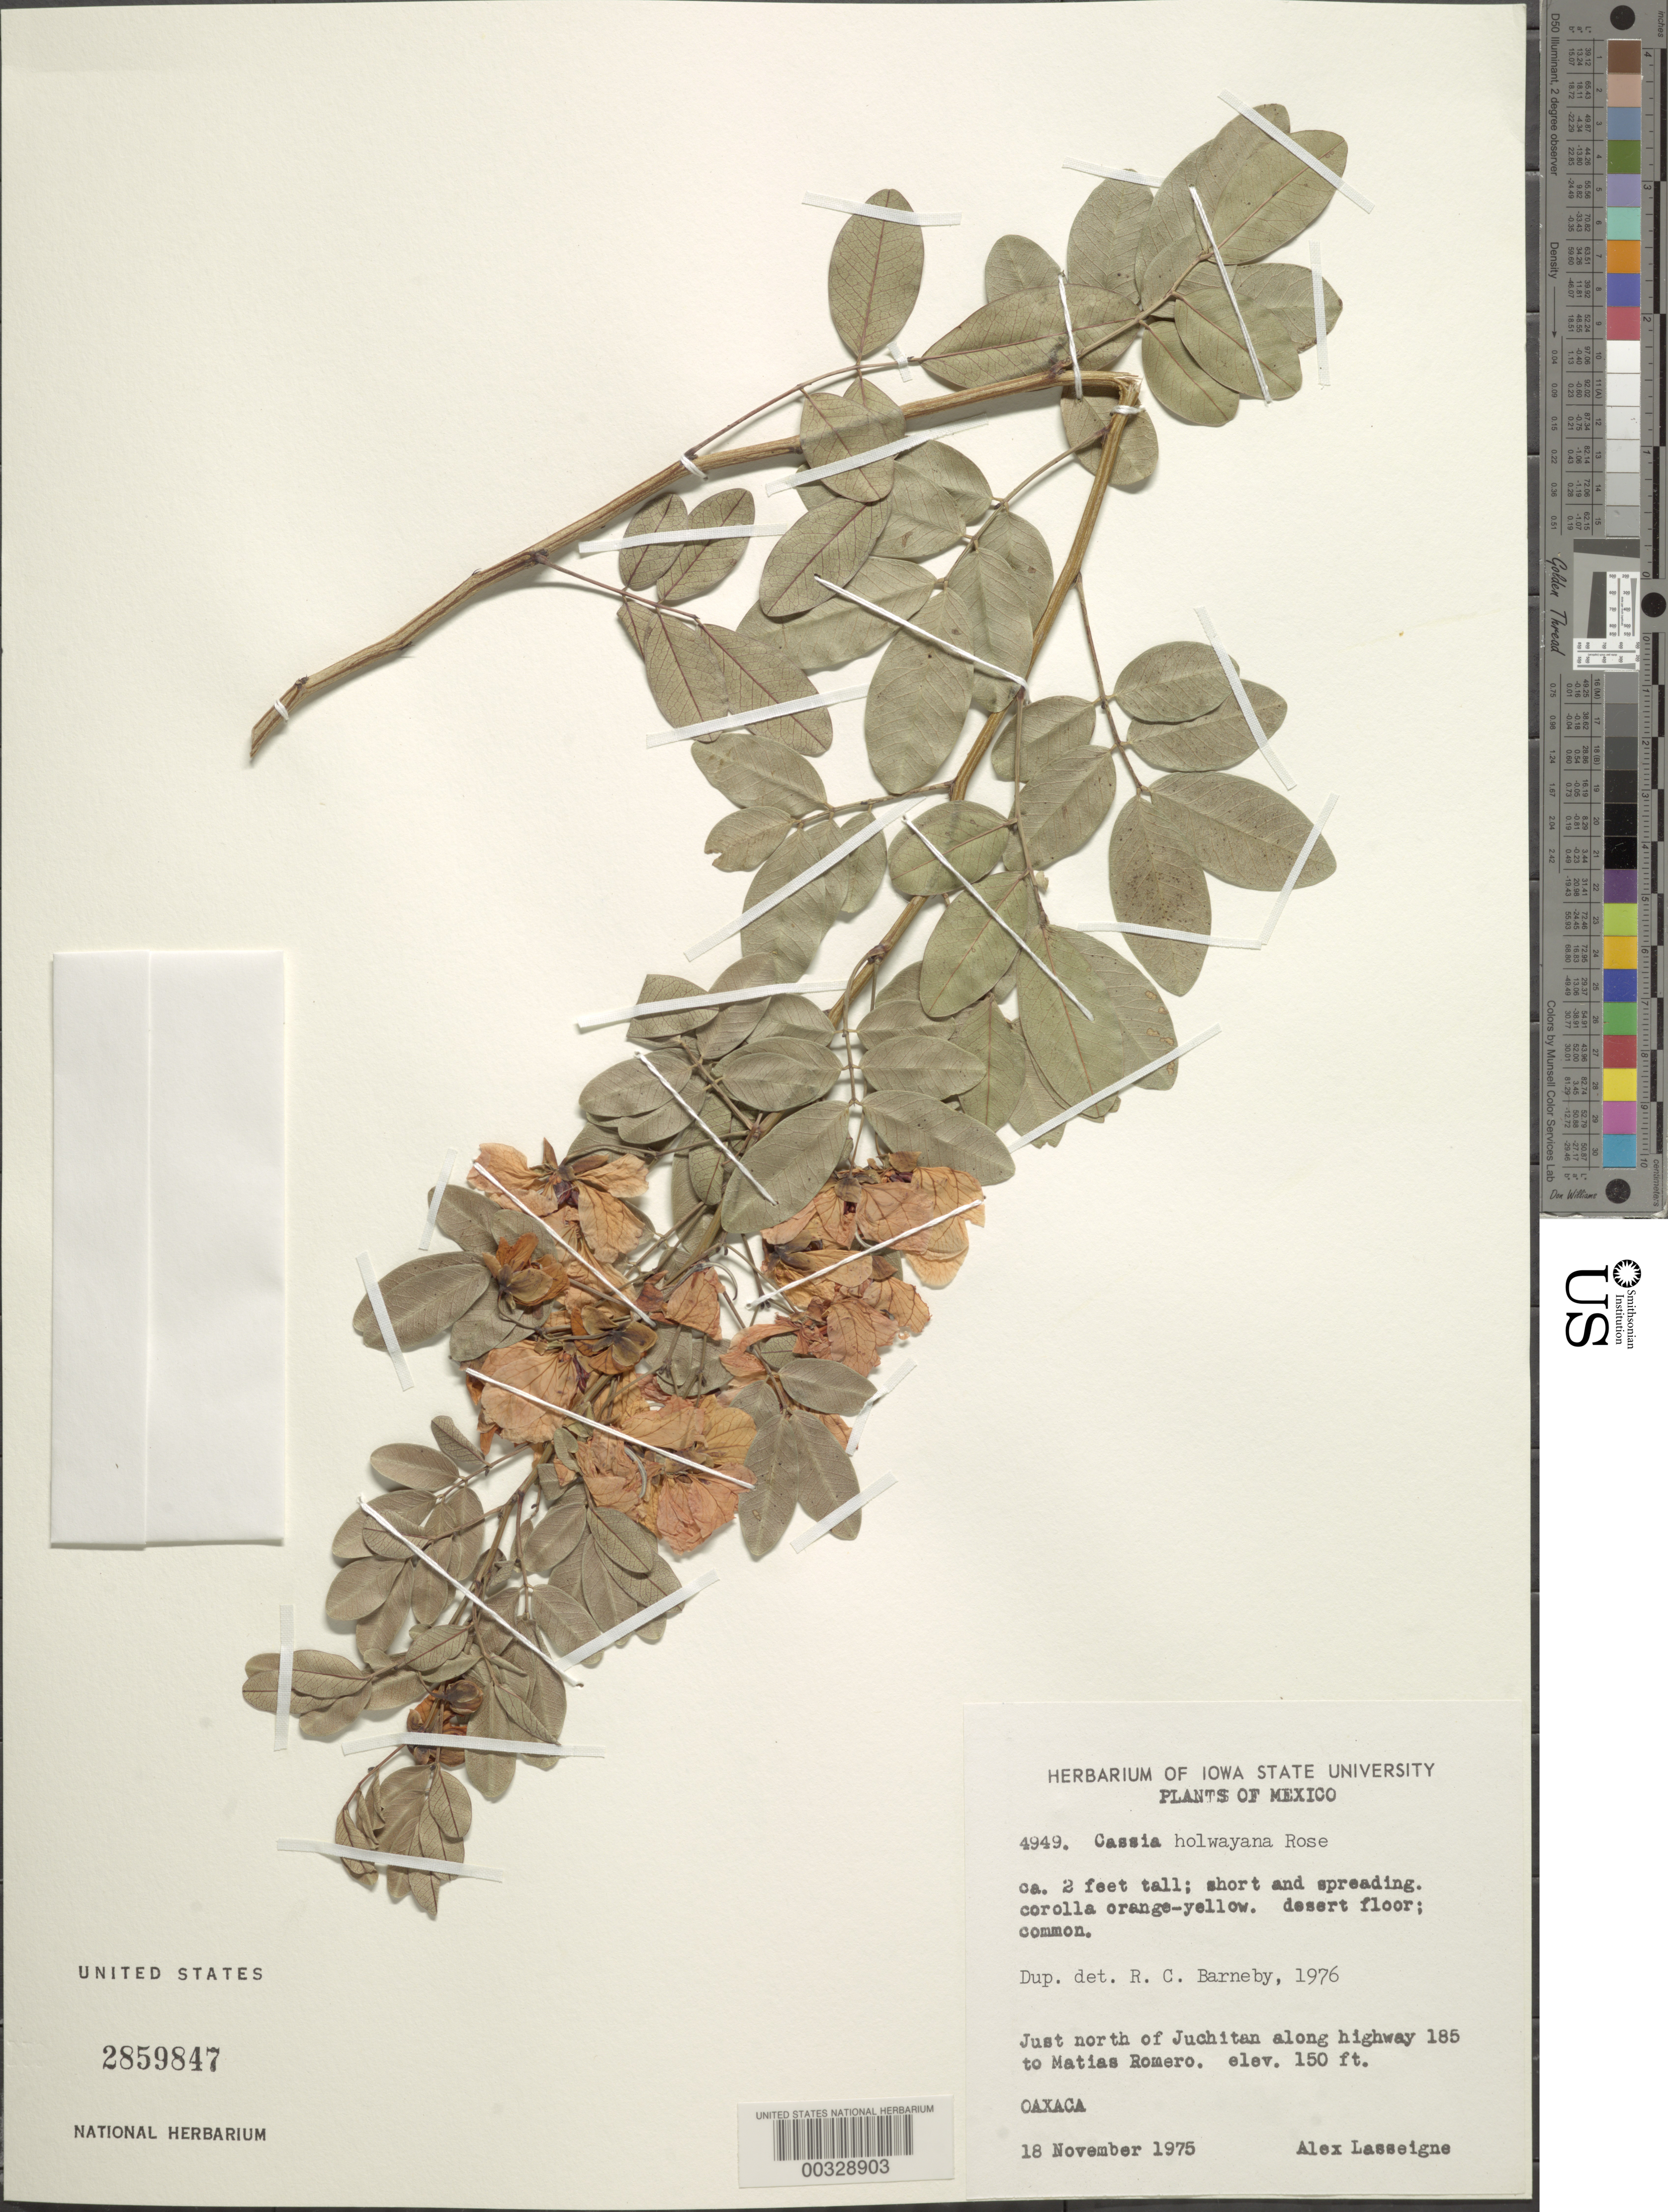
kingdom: Plantae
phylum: Tracheophyta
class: Magnoliopsida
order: Fabales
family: Fabaceae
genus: Senna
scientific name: Senna holwayana var. holwayana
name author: (Rose) H.S. Irwin & Barneby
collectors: A. Lasseigne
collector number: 4949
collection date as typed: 18 Nov 1975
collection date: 1975-11-18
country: Mexico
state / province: Oaxaca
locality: Just N of Juchitan along highway 185 to matias romero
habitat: Desert floor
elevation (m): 46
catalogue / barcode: US 2859847